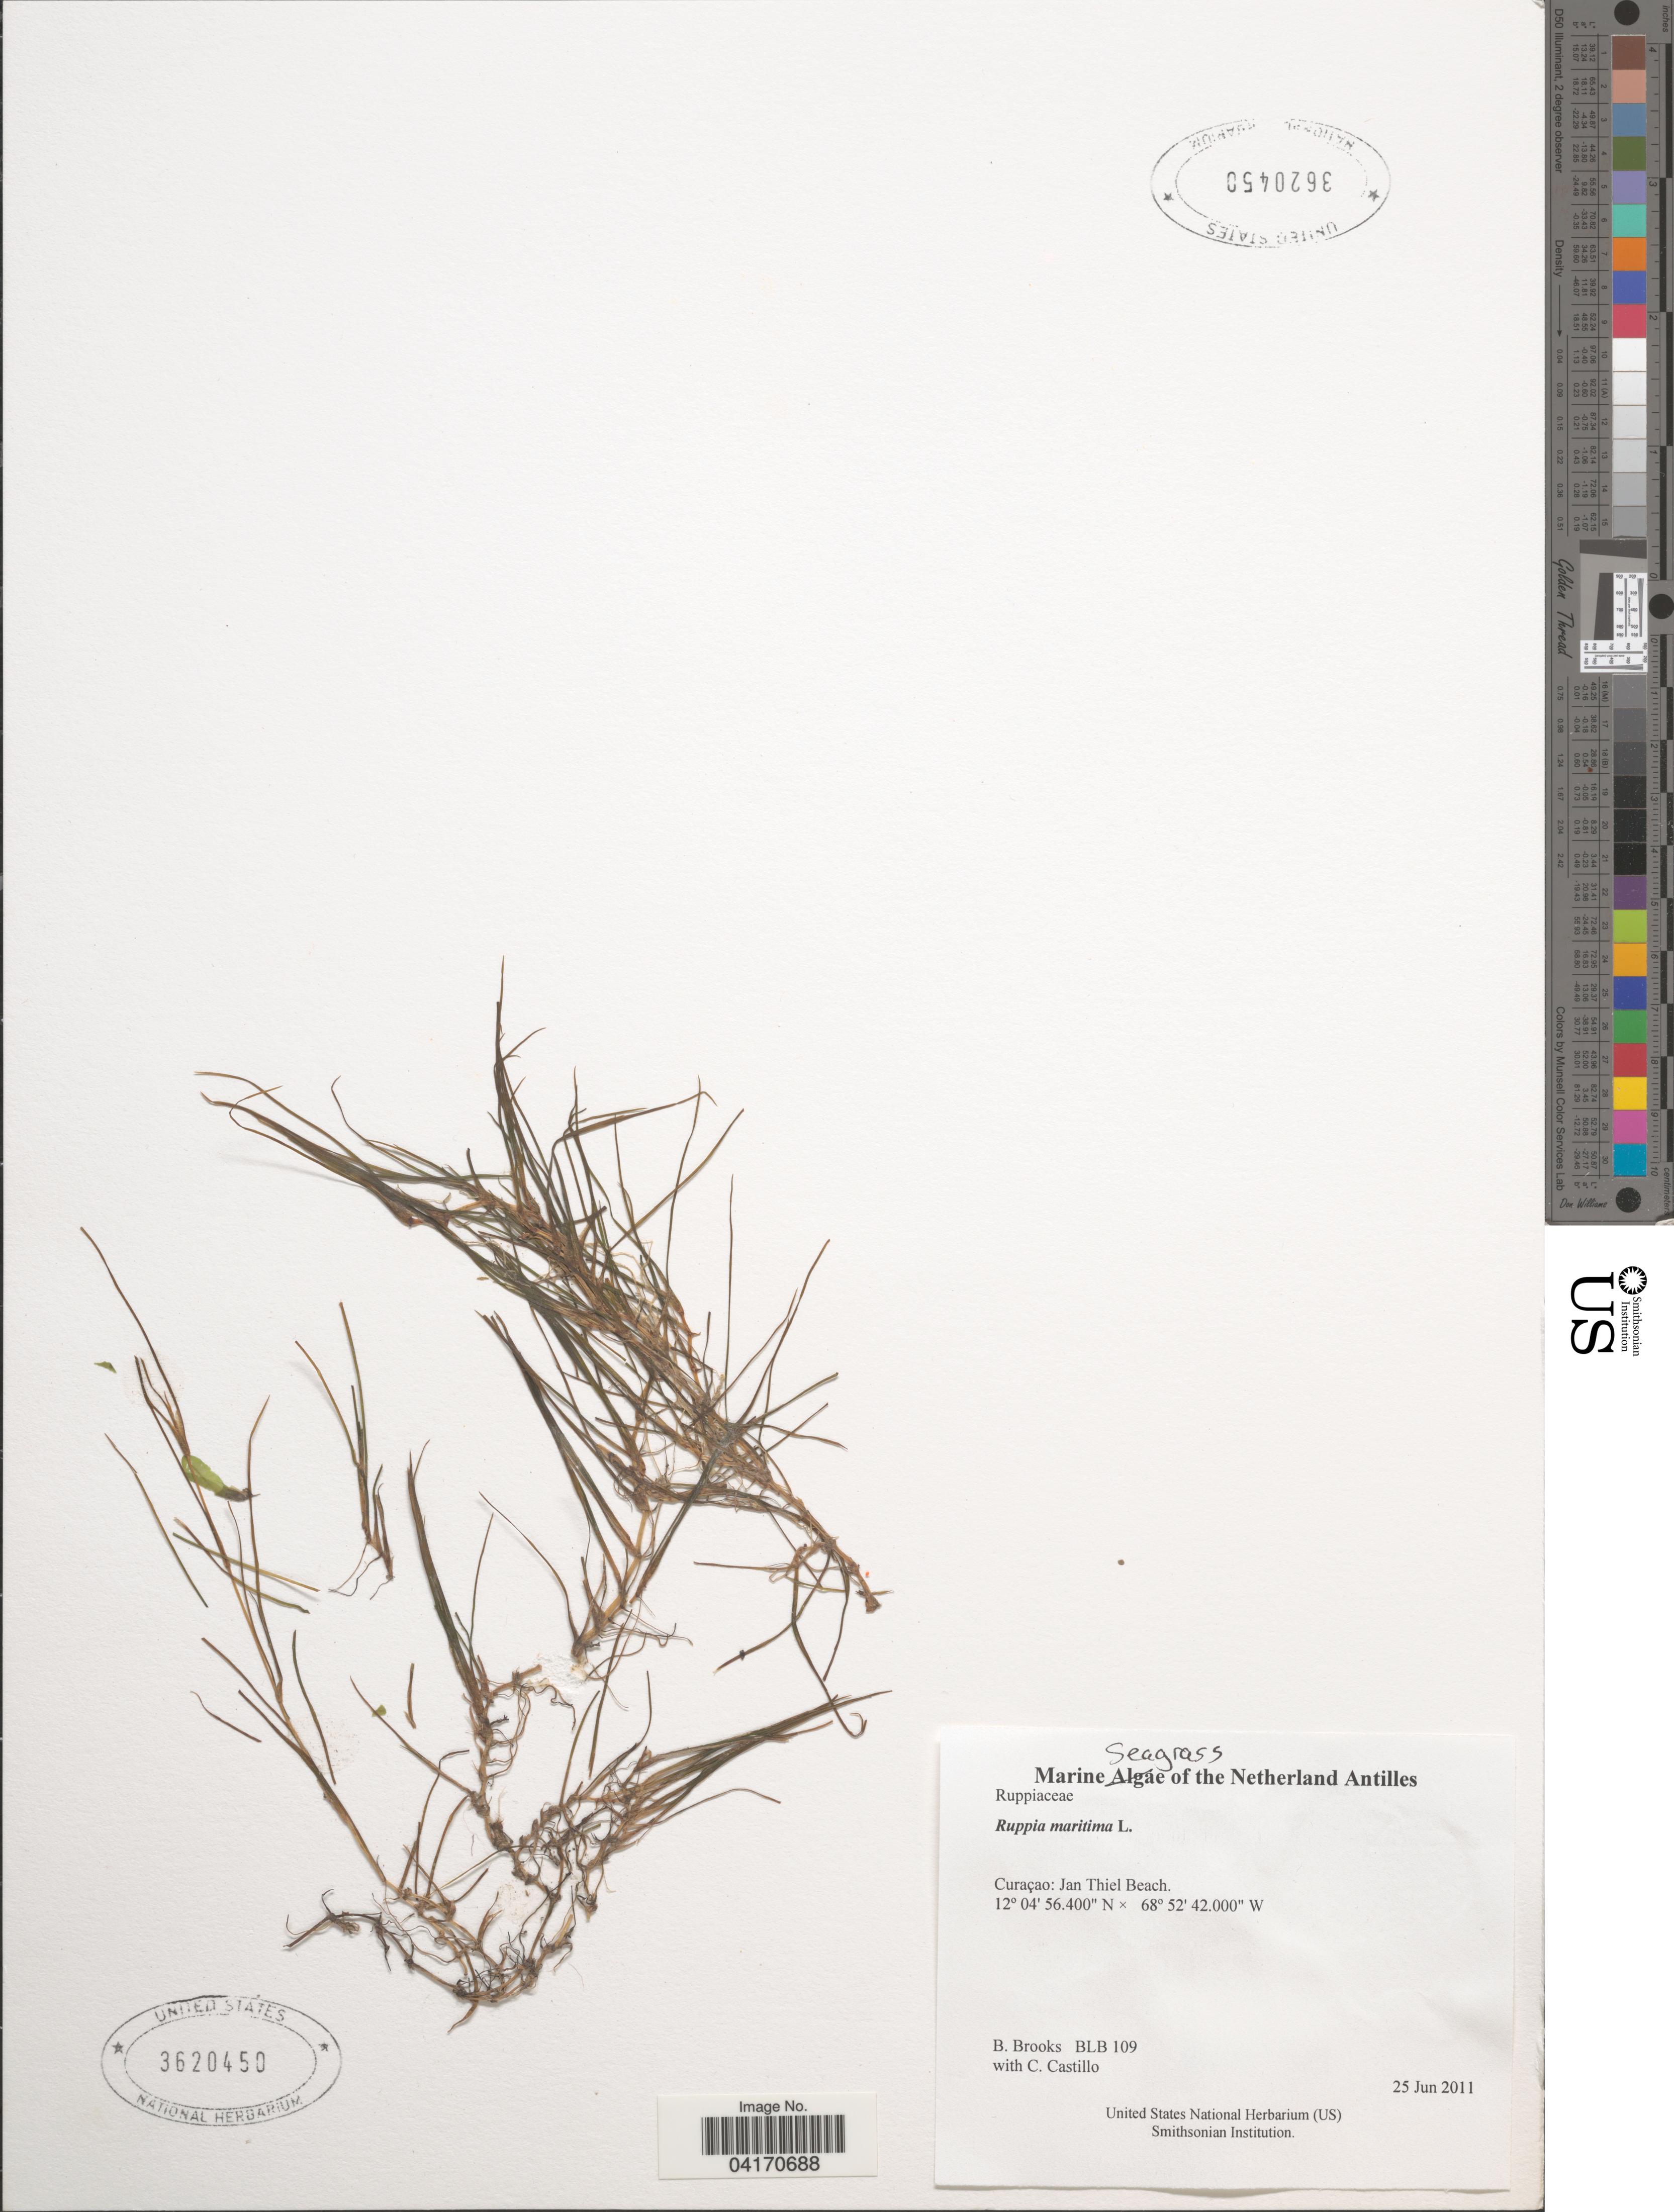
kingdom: Plantae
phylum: Tracheophyta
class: Liliopsida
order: Alismatales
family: Ruppiaceae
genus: Ruppia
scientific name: Ruppia maritima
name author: L.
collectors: B. Brooks & C. Castillo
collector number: BLB 109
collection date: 2011-06-25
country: Curaçao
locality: The Netherlands Antilles. Jan Thiel Beach.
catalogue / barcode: US 3620450